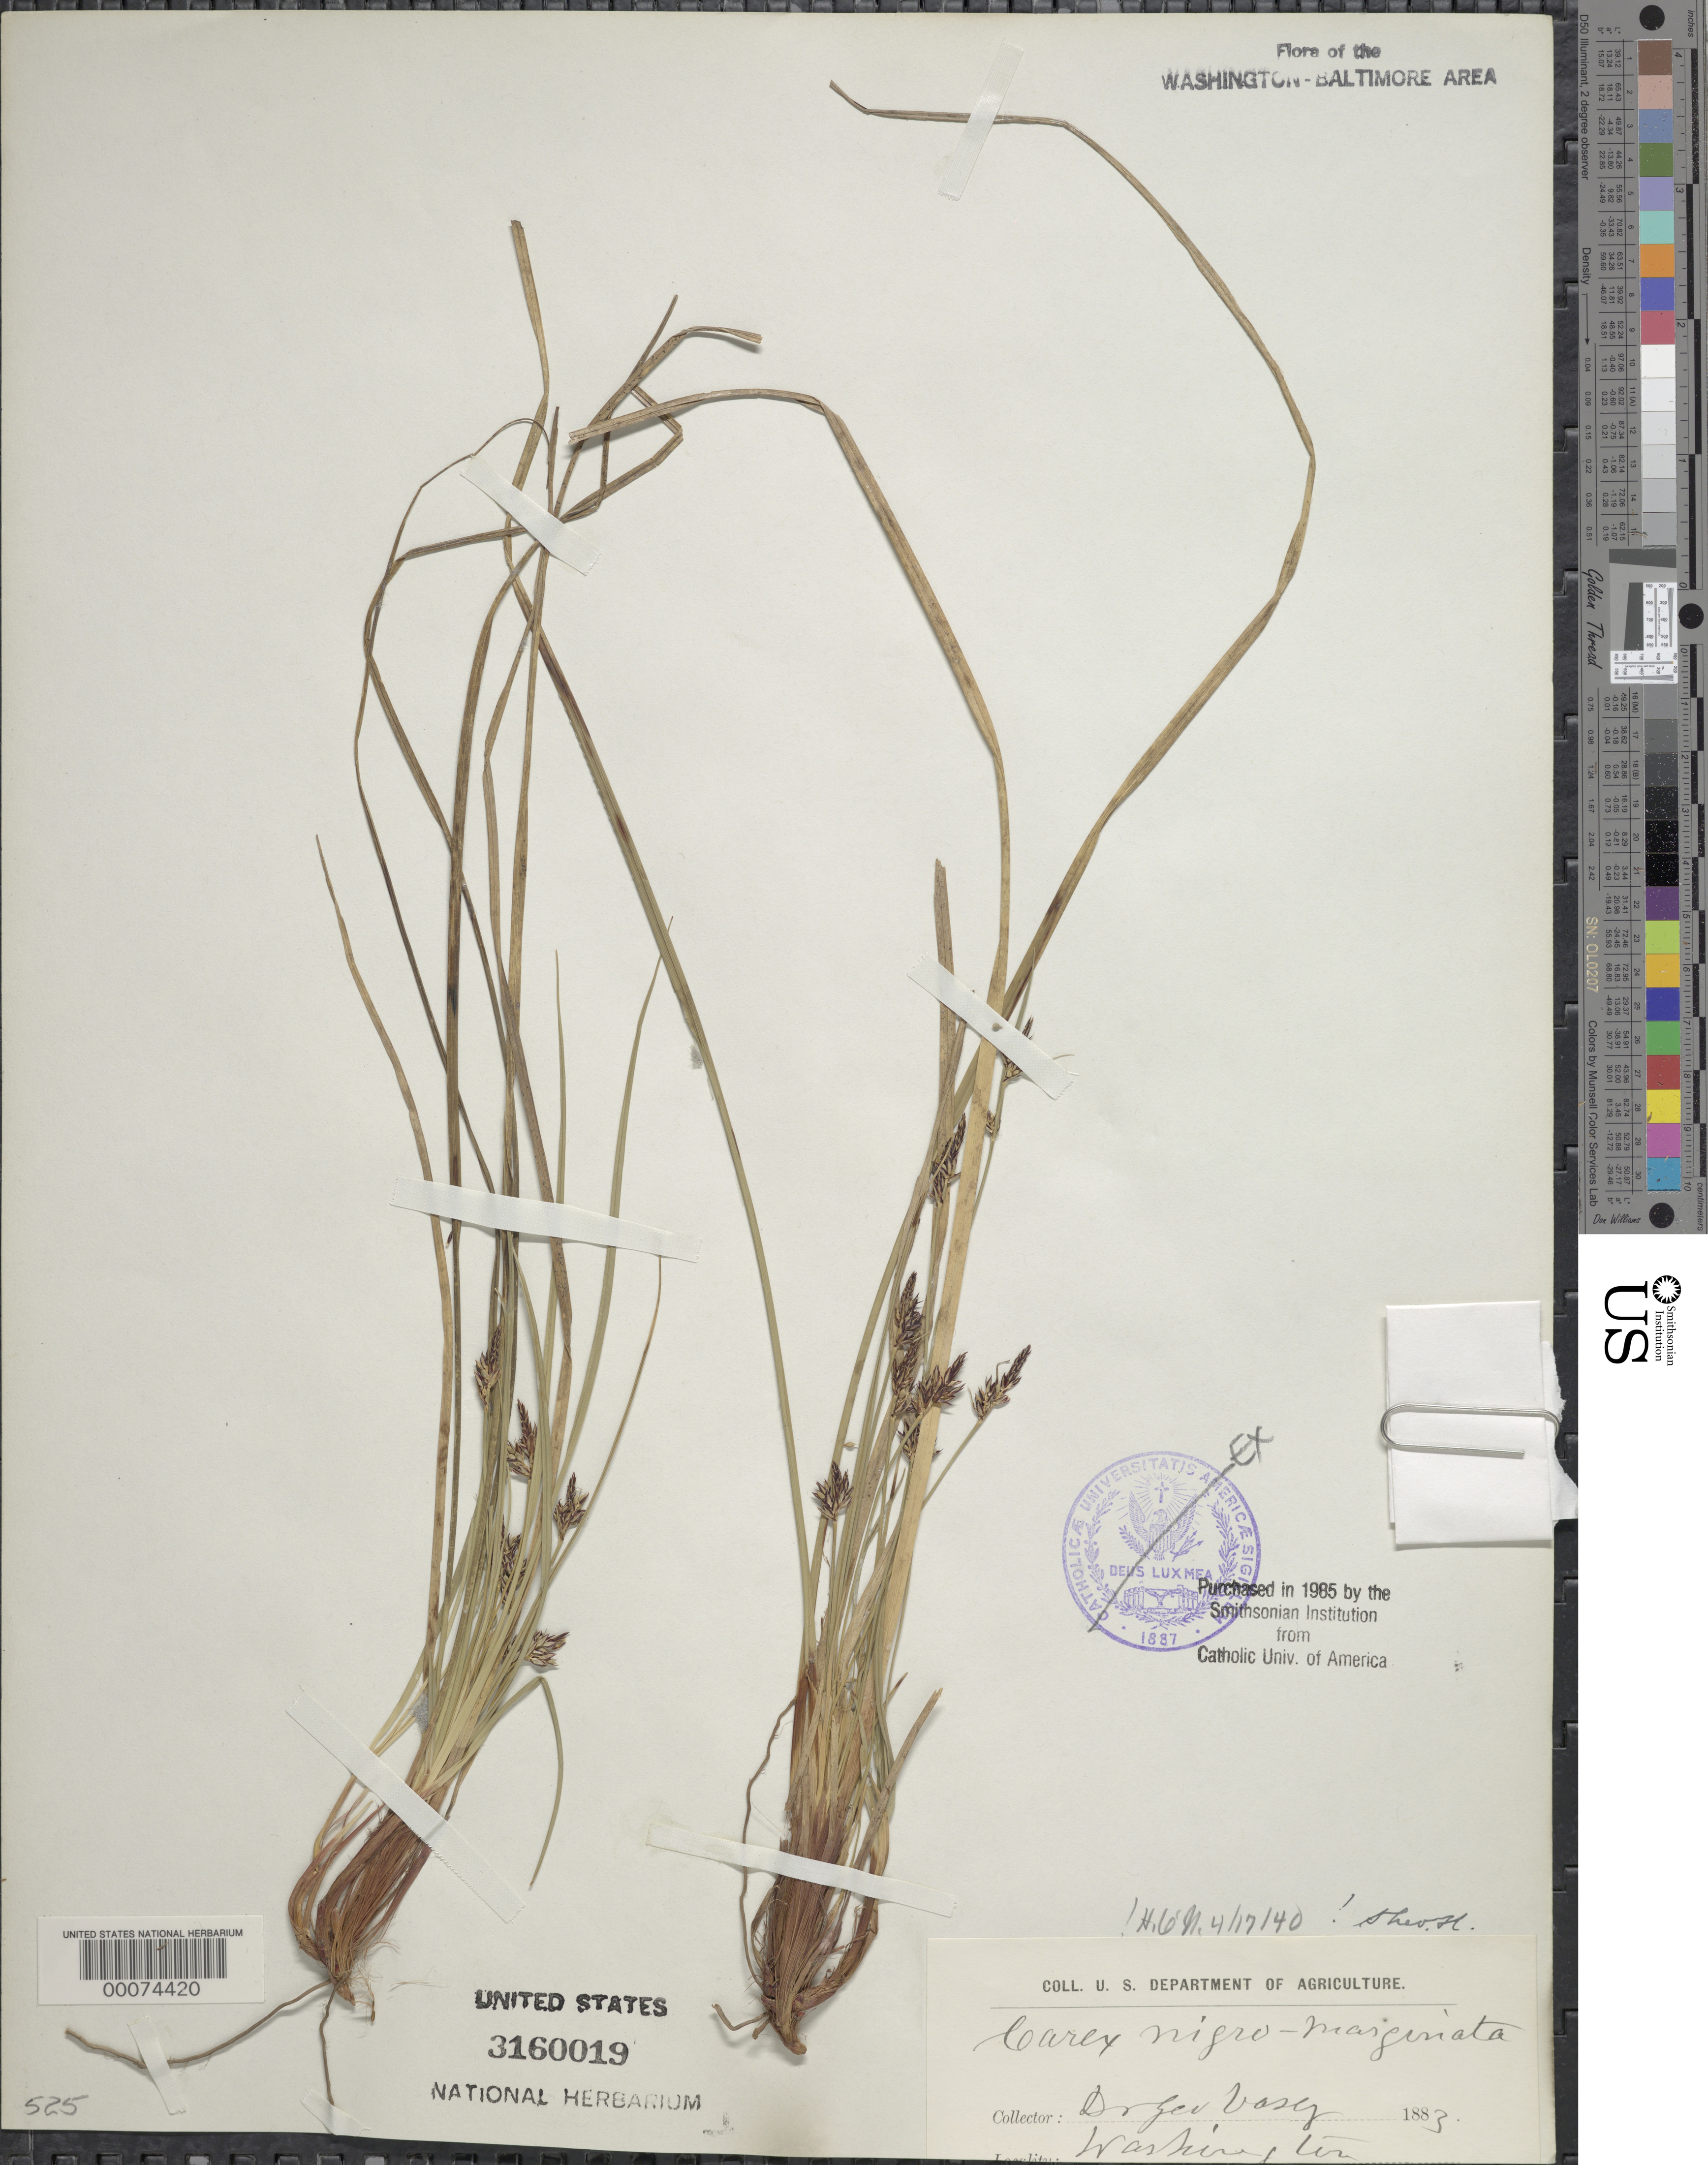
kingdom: Plantae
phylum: Tracheophyta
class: Liliopsida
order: Poales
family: Cyperaceae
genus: Carex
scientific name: Carex nigromarginata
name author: Schwein.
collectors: G. Vasey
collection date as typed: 1883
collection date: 1883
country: United States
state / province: District of Columbia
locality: Washington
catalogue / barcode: US 3160019